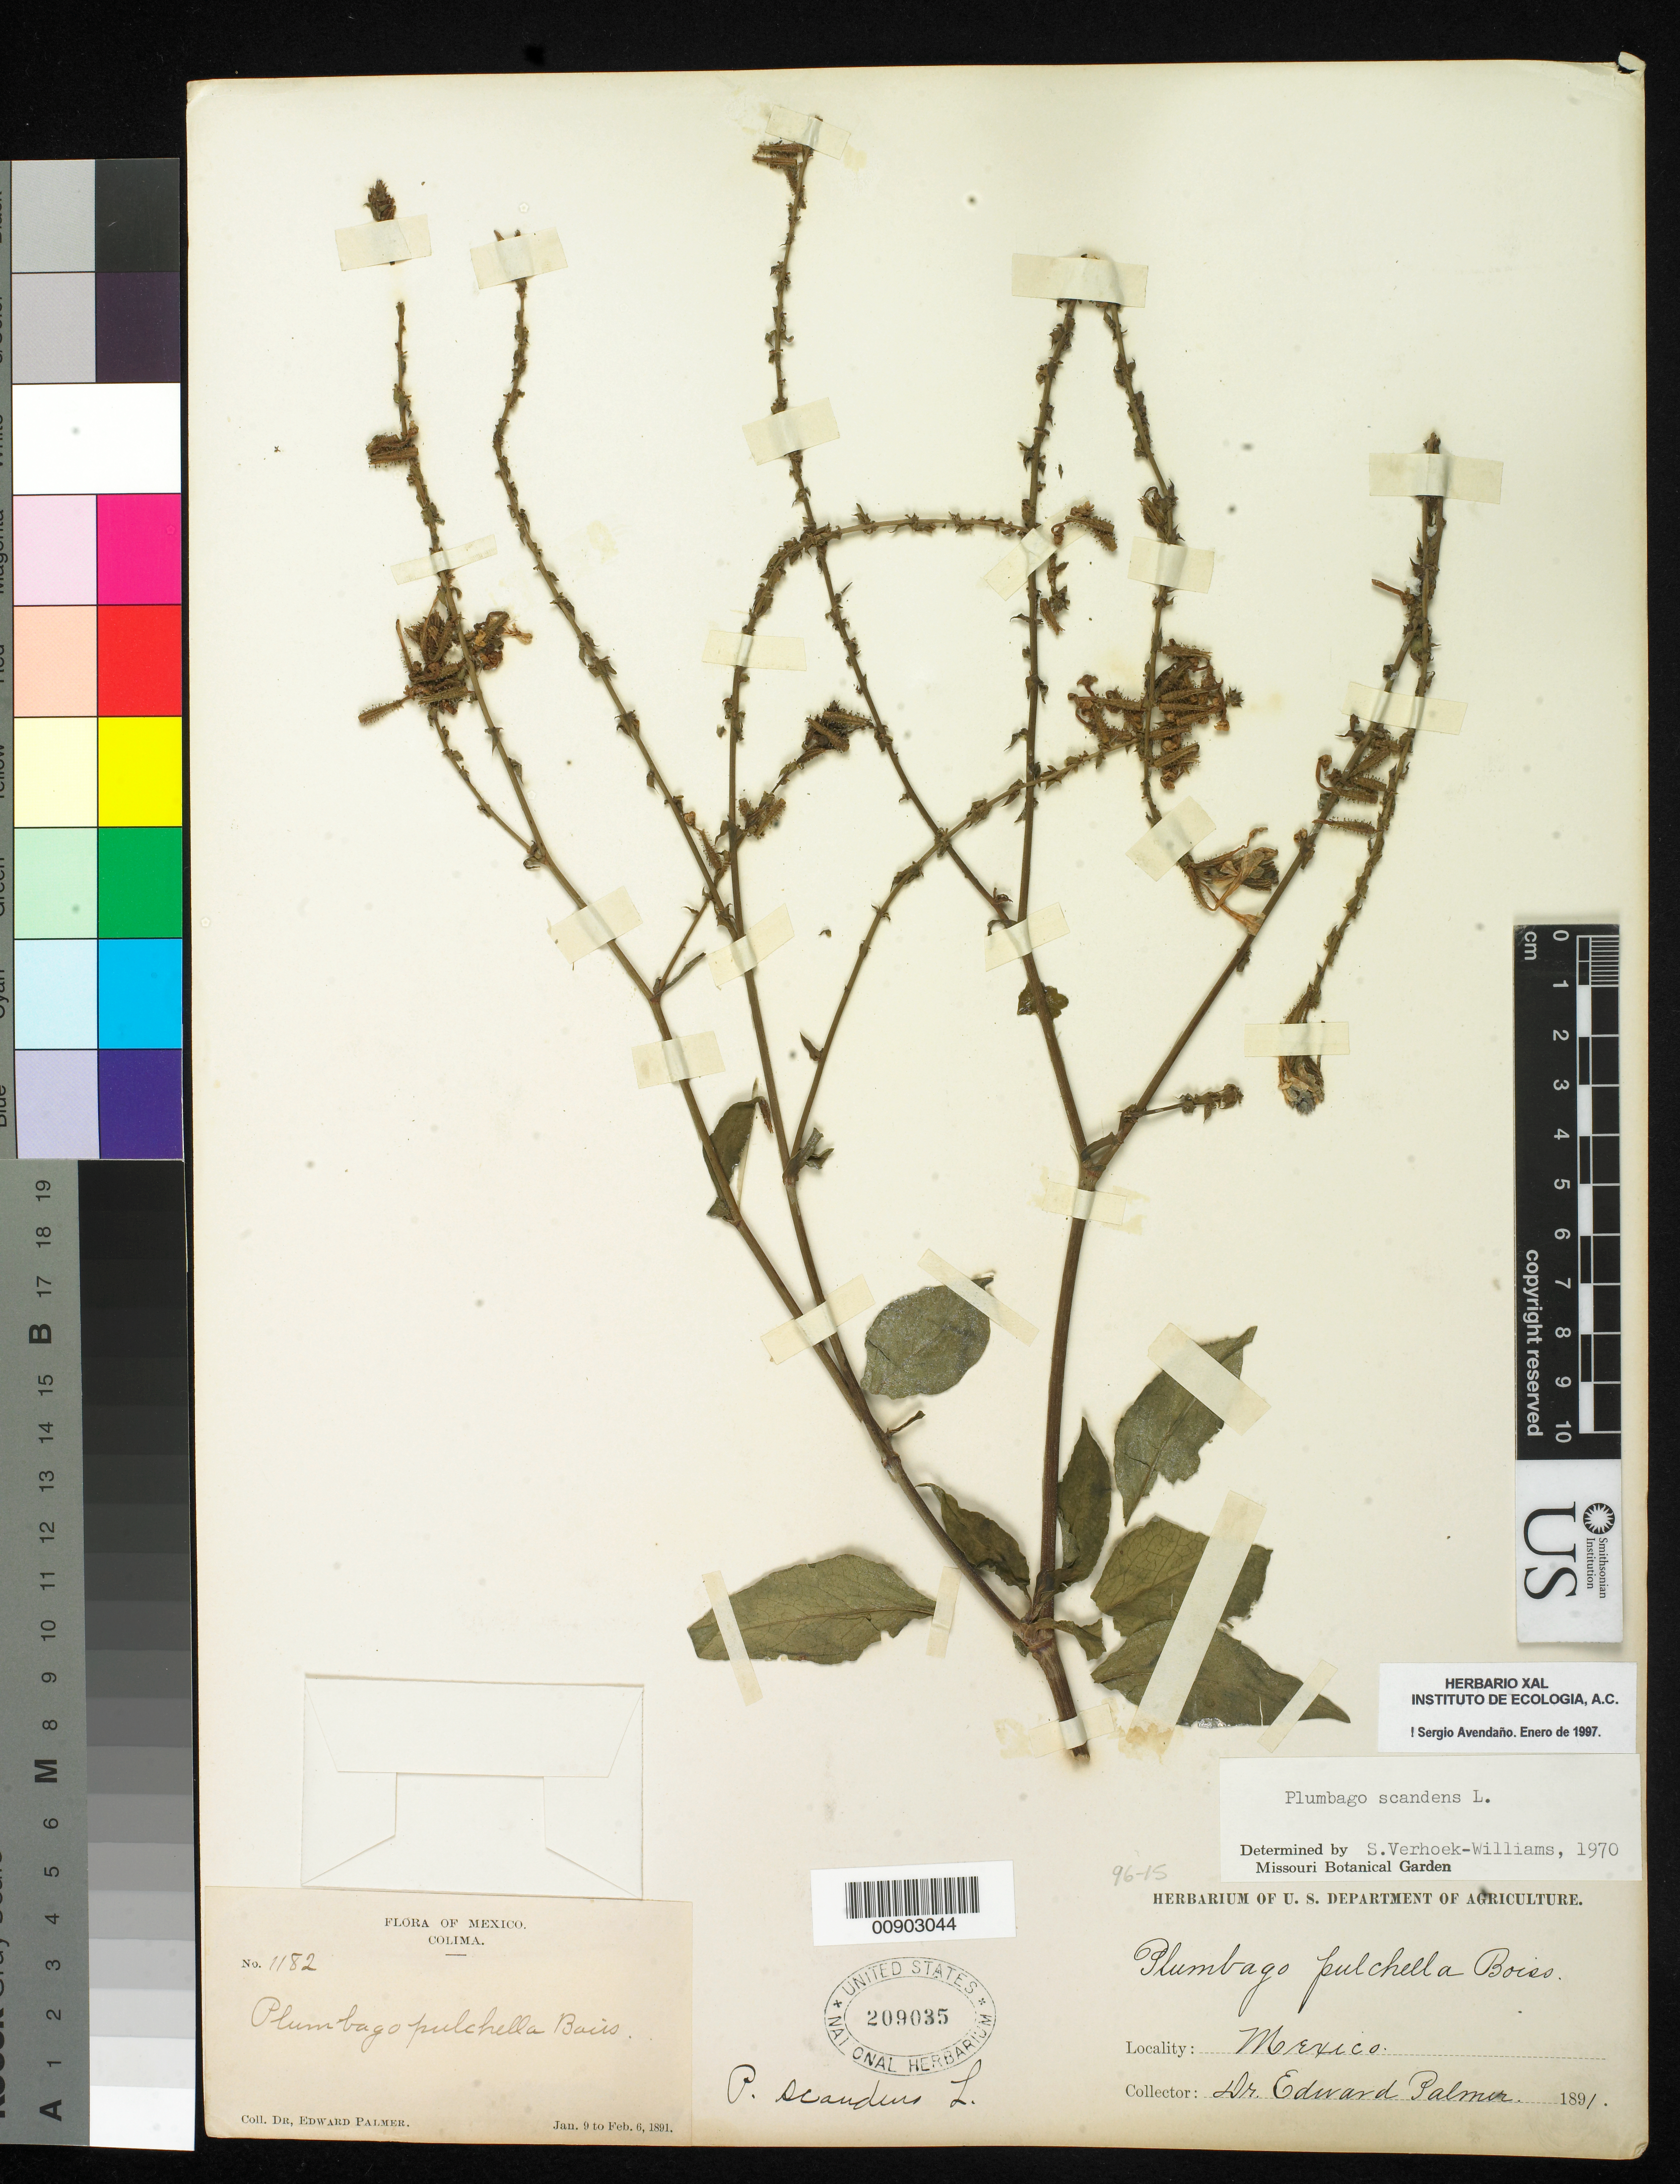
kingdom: Plantae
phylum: Tracheophyta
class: Magnoliopsida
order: Caryophyllales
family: Plumbaginaceae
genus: Plumbago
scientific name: Plumbago scandens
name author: L.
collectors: E. Palmer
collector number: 1182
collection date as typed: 09 Jan 1891 to 06 Feb 1891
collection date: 1891-01-09/1891-02-06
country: Mexico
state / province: Colima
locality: Colima.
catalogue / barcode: US 209035